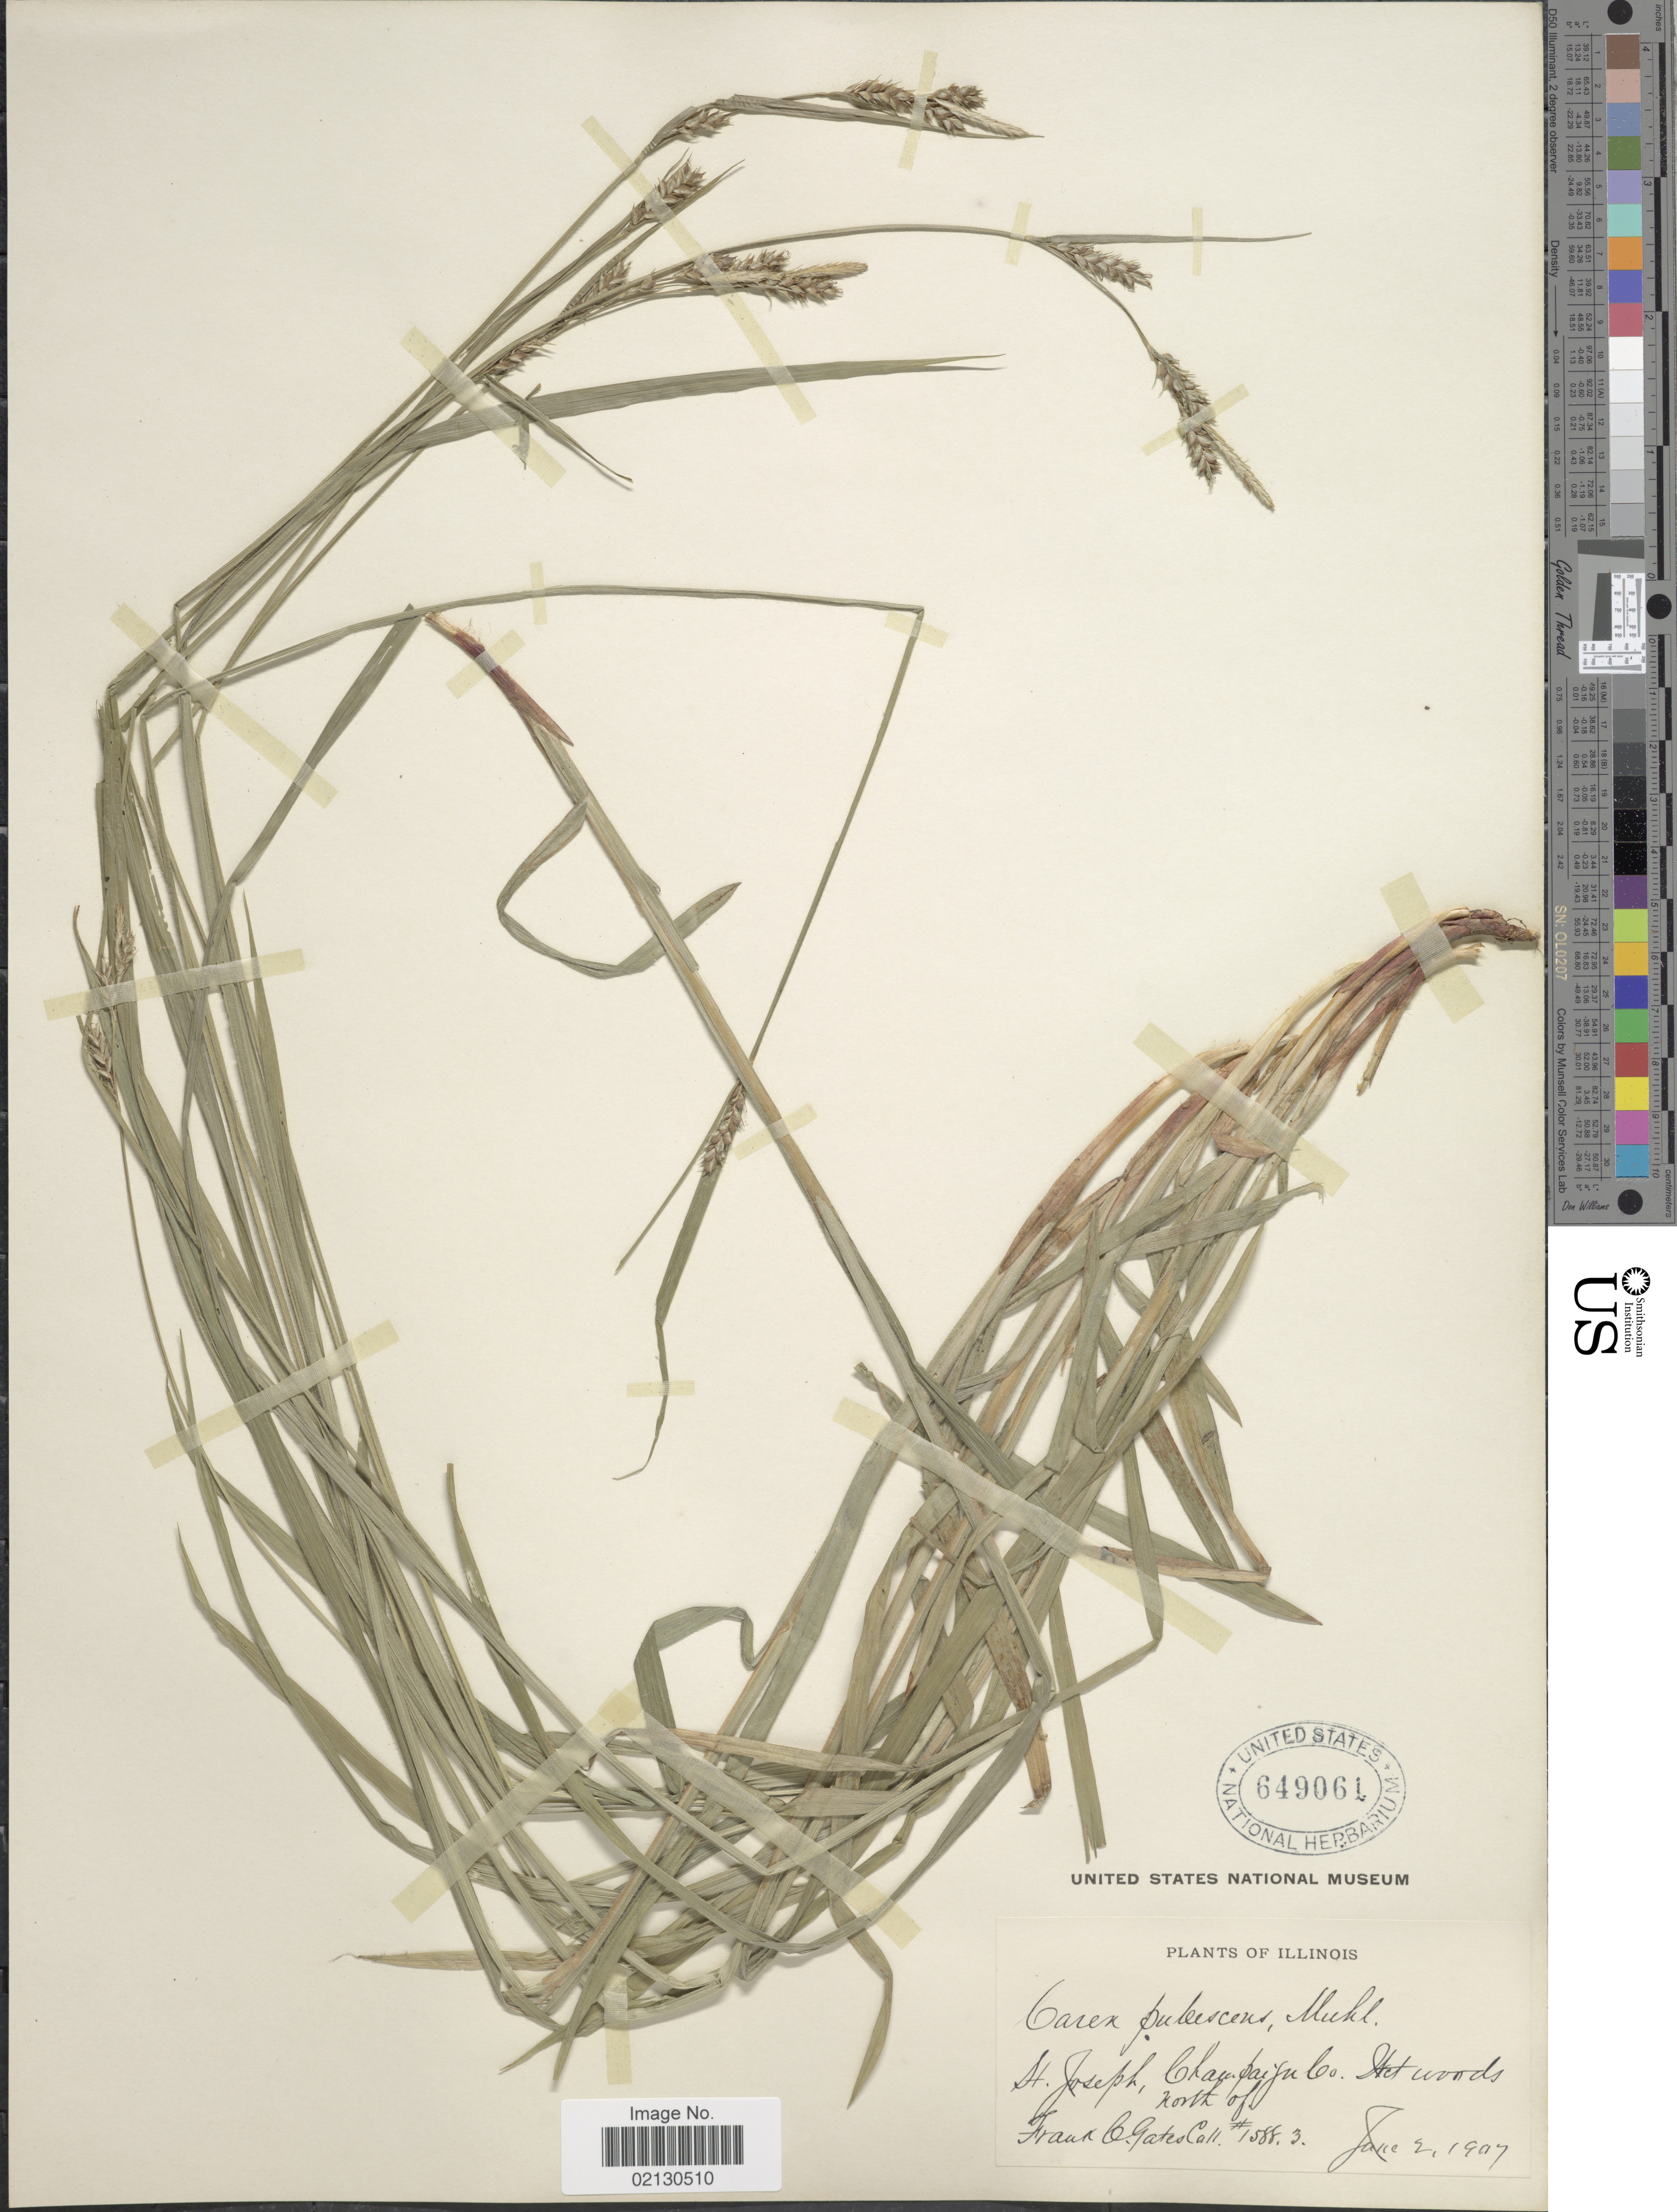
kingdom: Plantae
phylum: Tracheophyta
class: Liliopsida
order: Poales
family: Cyperaceae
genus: Carex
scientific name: Carex hirtifolia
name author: Mack.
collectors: F. C. Gates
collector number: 1588.3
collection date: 1907-06-03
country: United States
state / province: Illinois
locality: St. Joseph, Champaign Co. north of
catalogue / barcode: US 649061